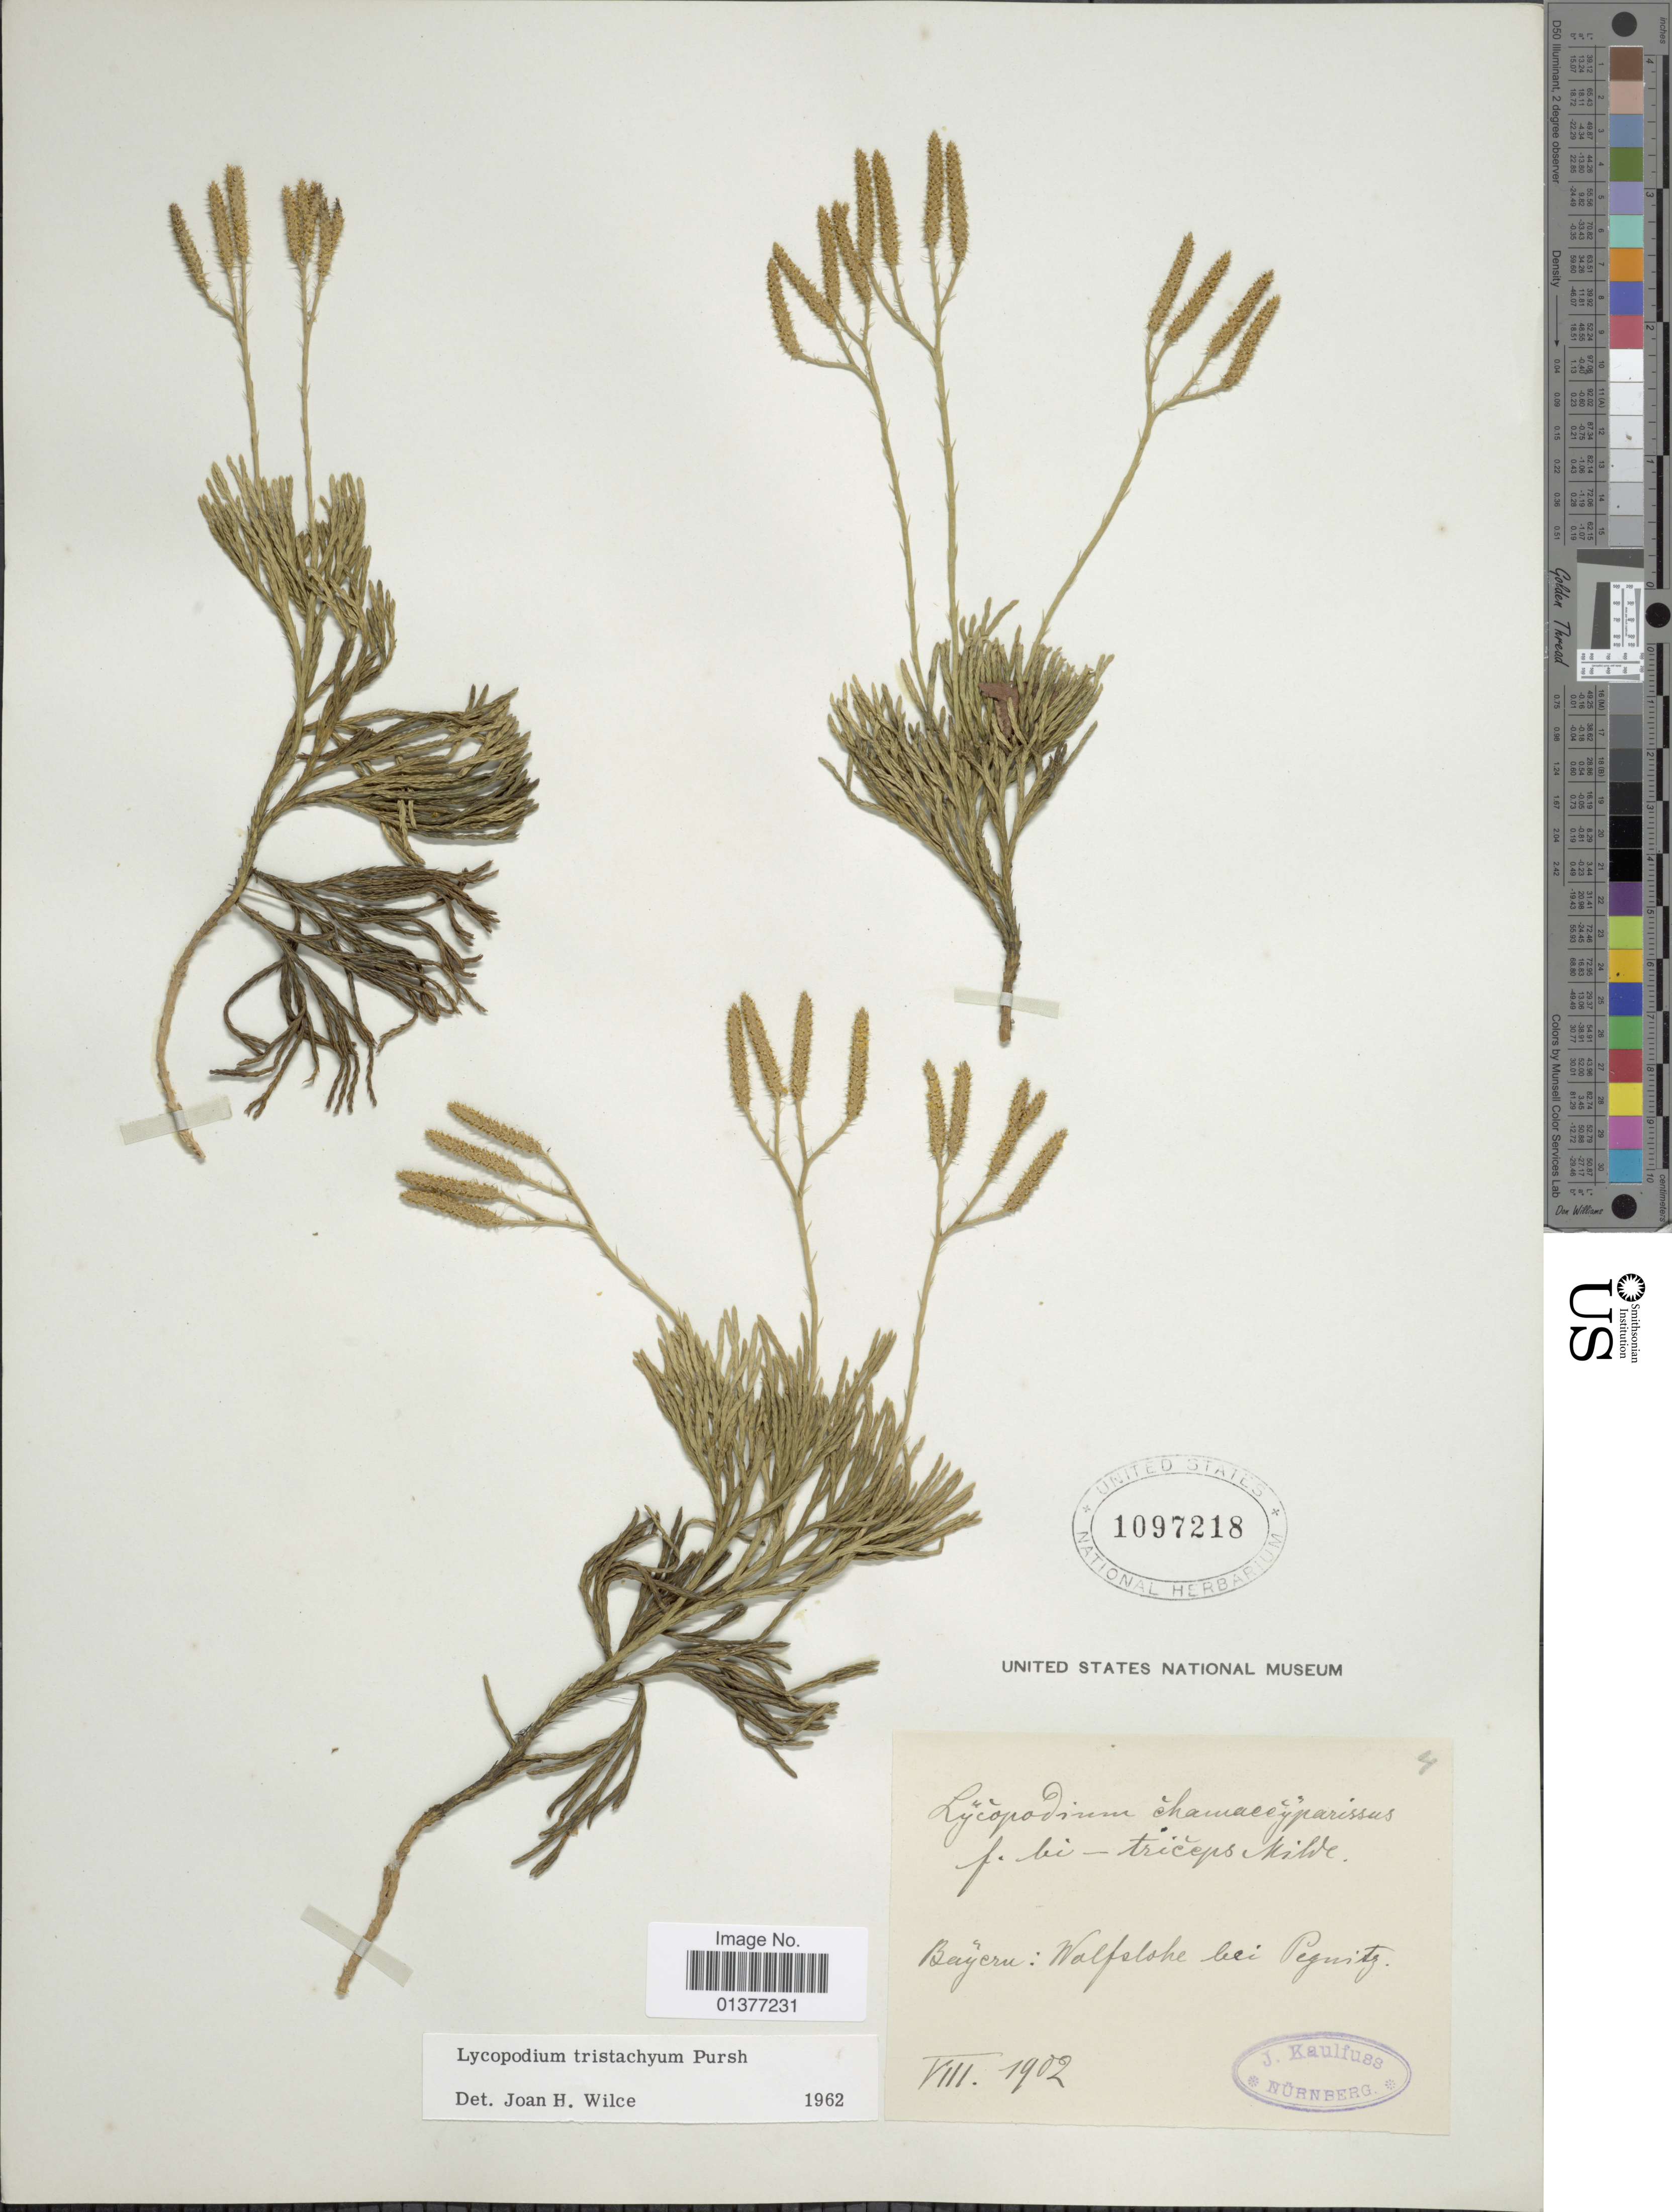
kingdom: Plantae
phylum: Tracheophyta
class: Lycopodiopsida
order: Lycopodiales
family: Lycopodiaceae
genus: Diphasiastrum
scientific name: Diphasiastrum tristachyum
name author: (Pursh) Holub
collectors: J. S. Kaulfuss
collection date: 1902-08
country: Germany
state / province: Bayern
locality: Wolfslohe bei Pegnitz [interpreted]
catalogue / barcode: US 1097218